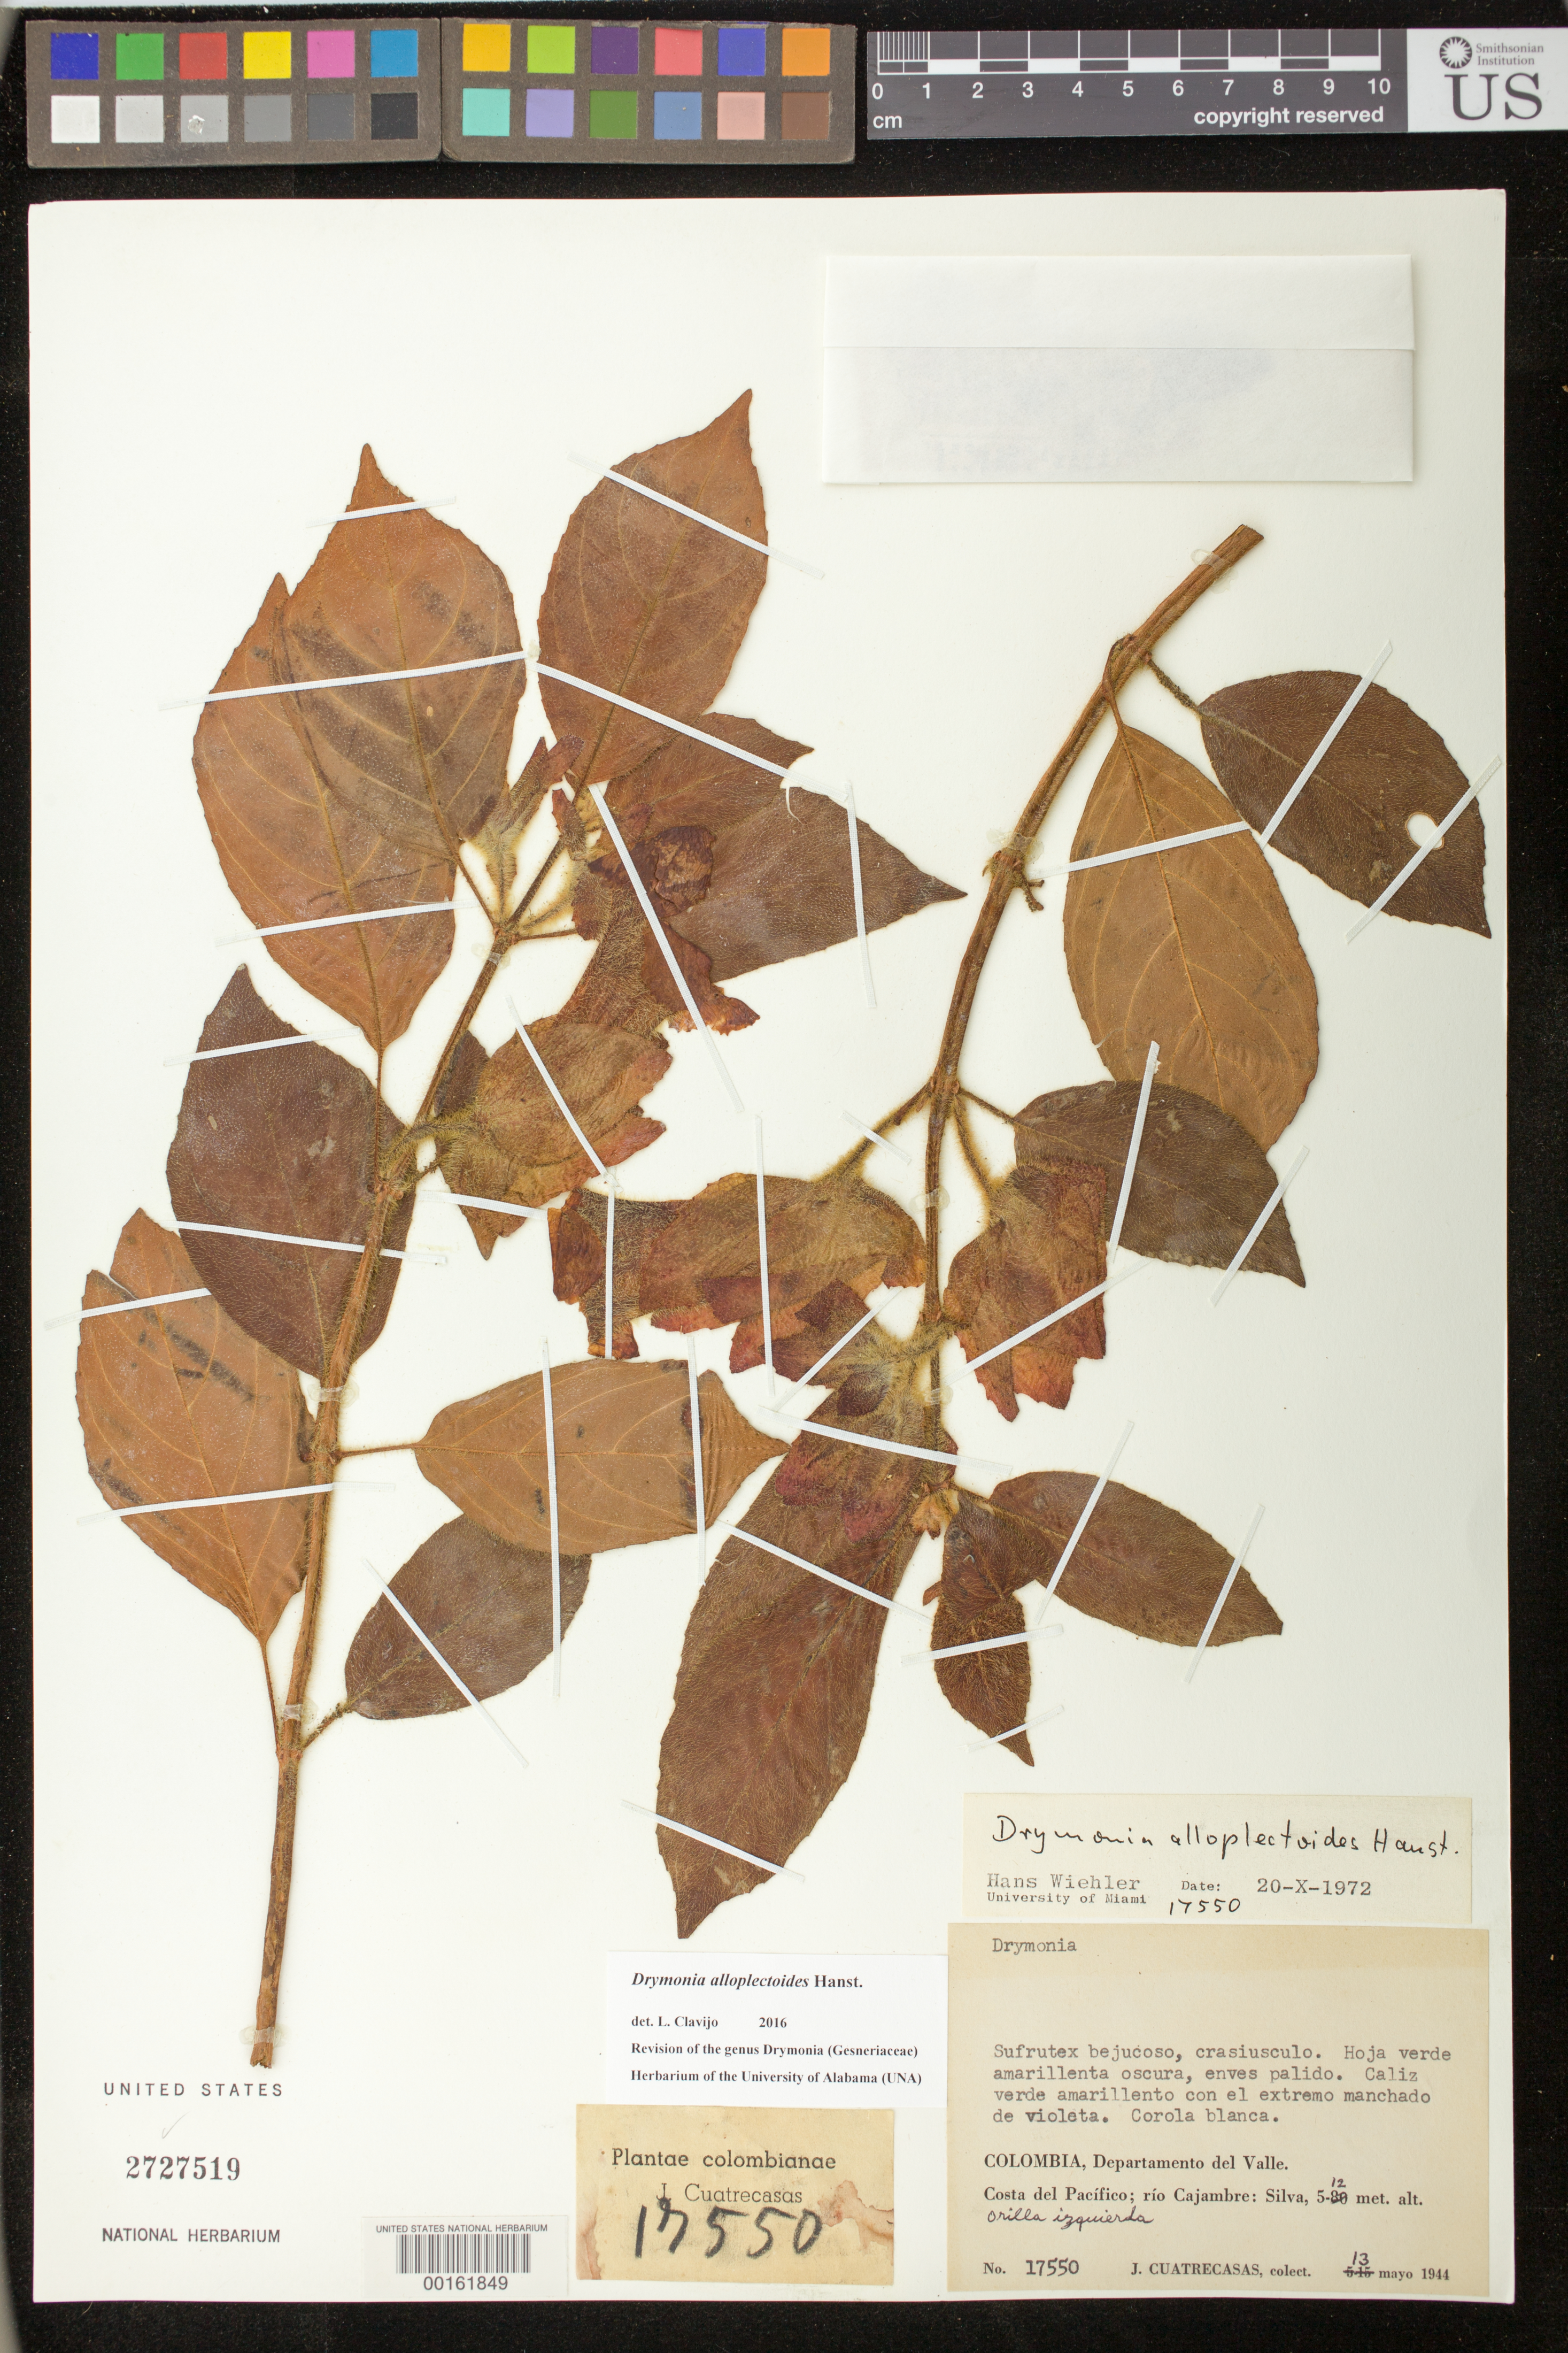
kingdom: Plantae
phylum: Tracheophyta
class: Magnoliopsida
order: Lamiales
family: Gesneriaceae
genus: Drymonia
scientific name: Drymonia alloplectoides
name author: Hanst.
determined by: Wiehler, H. J.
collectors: J. Cuatrecasas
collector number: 17550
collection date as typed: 13 May 1944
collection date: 1944-05-13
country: Colombia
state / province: Valle del Cauca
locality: Costa del Pacífico; río Cajambre, orilla izquierda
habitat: Silva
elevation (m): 5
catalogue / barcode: US 2727519